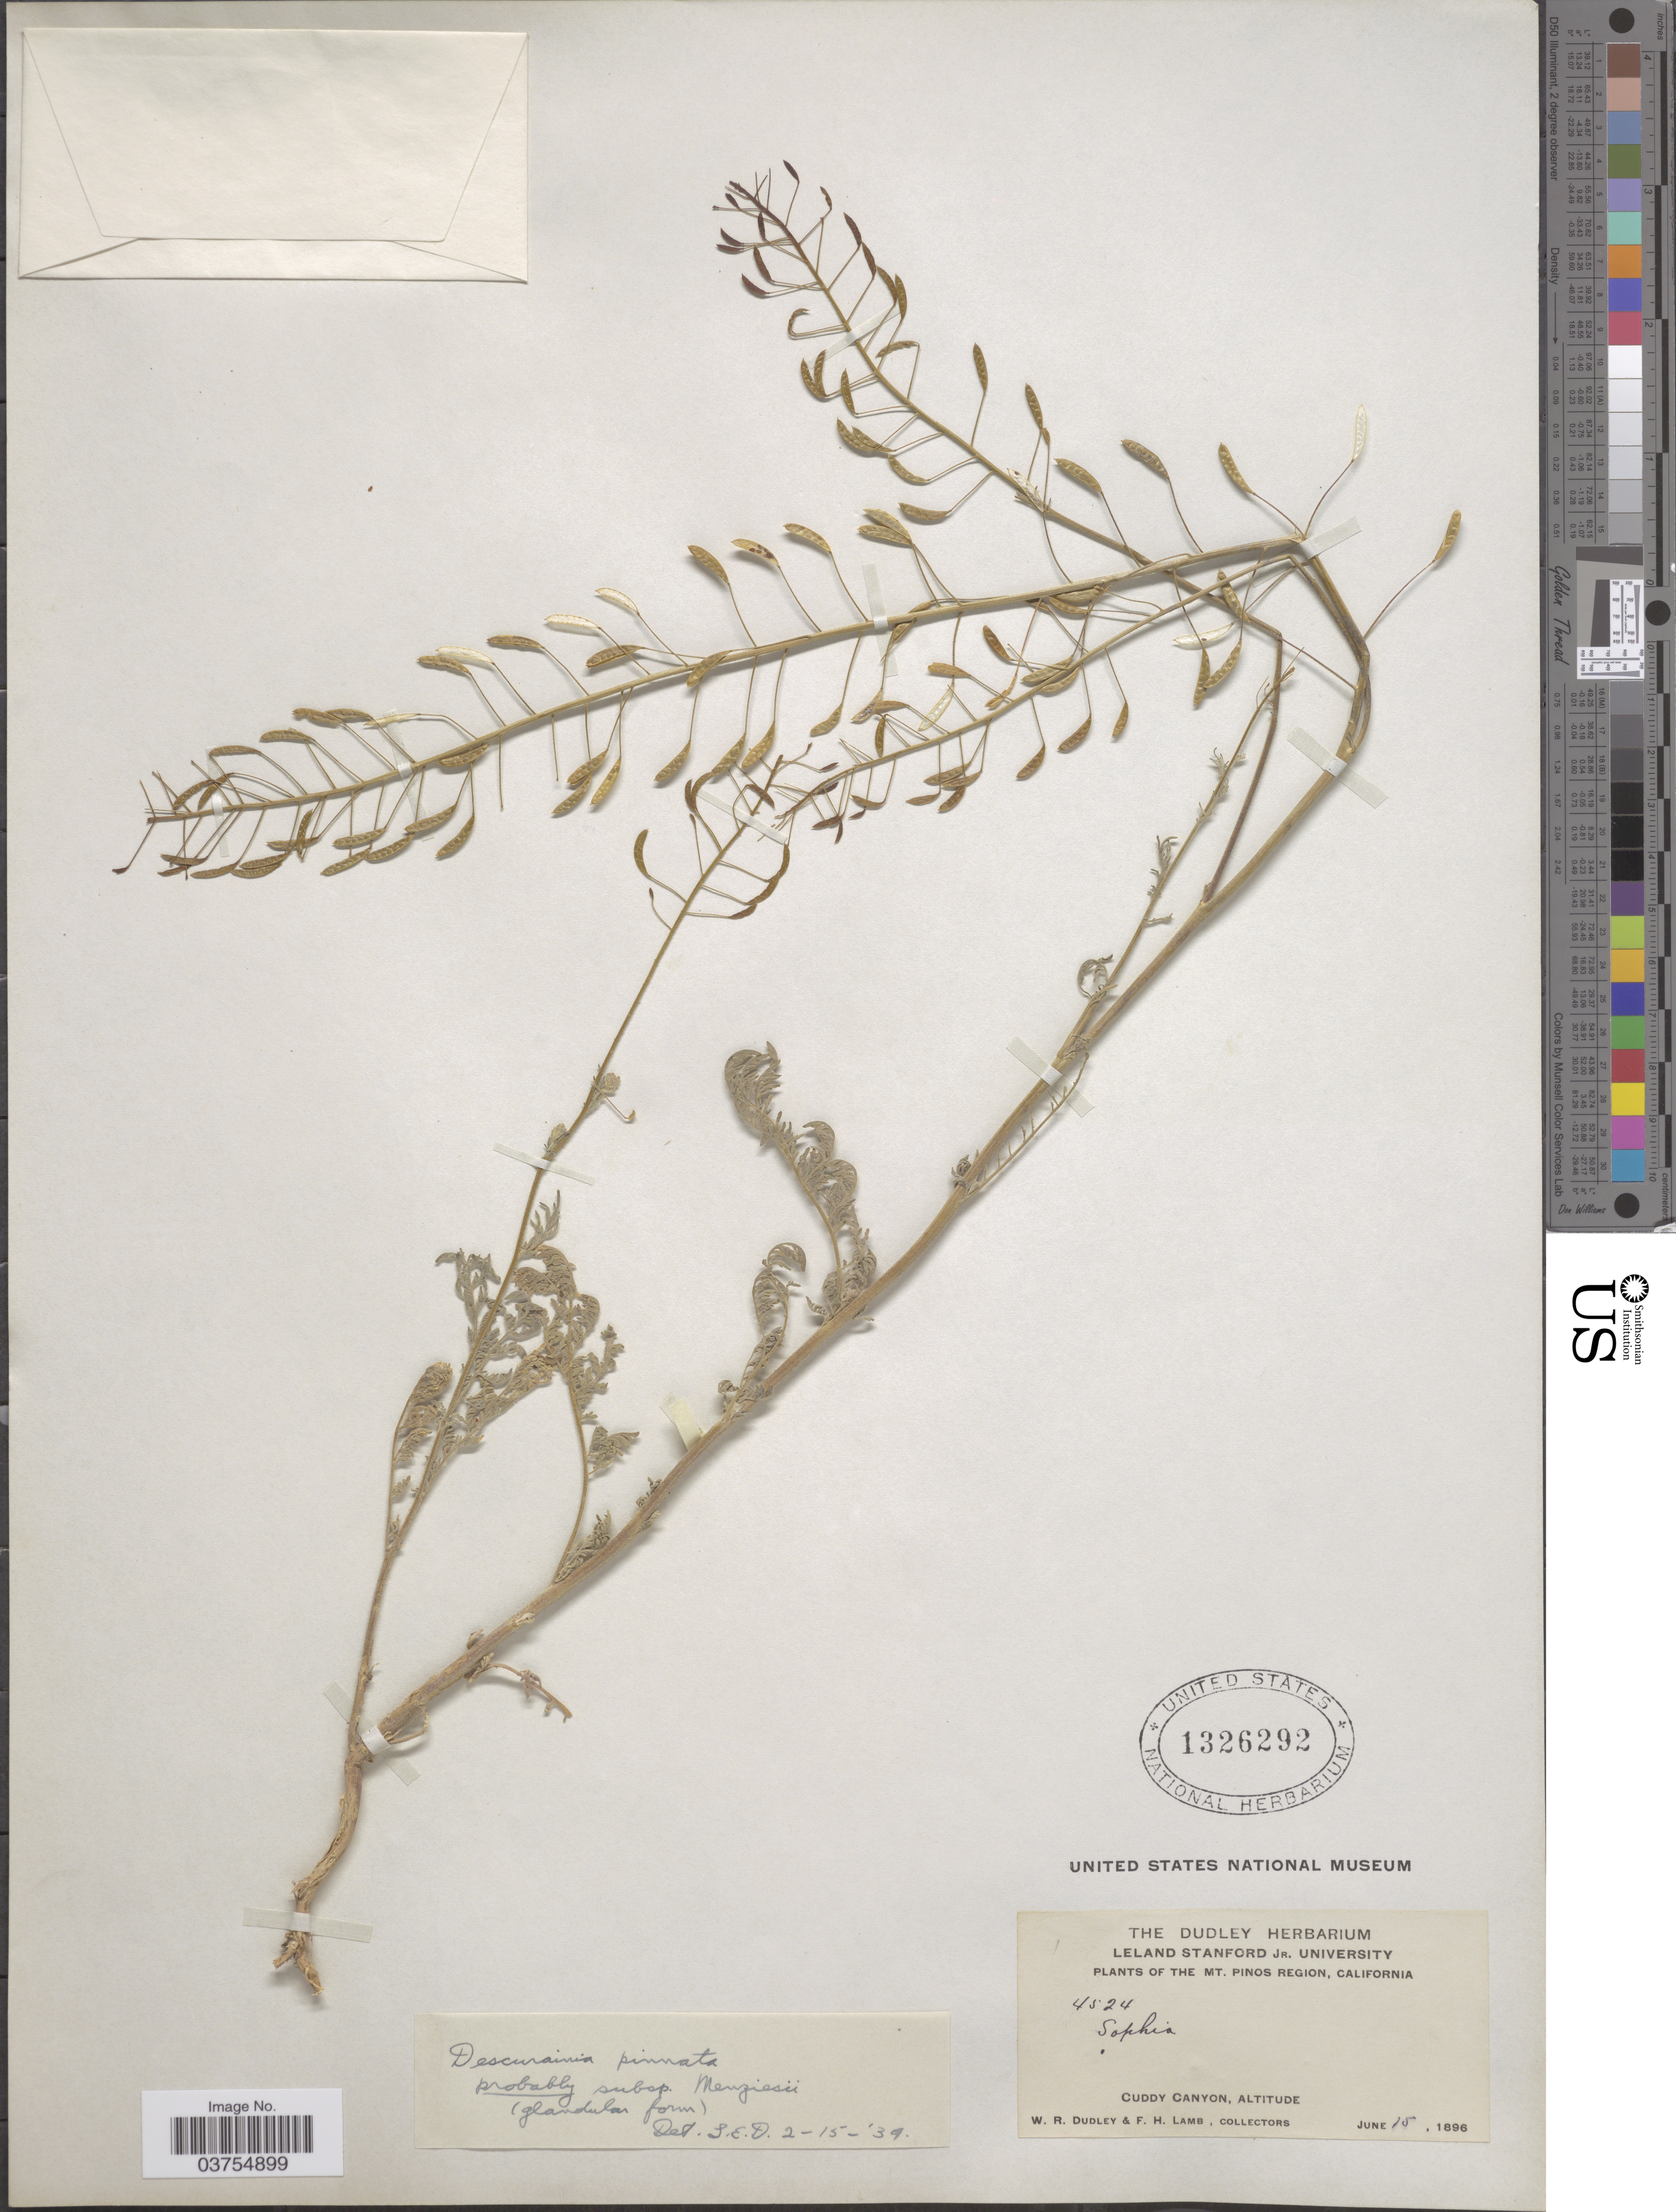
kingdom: Plantae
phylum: Tracheophyta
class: Magnoliopsida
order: Brassicales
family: Brassicaceae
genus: Descurainia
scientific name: Descurainia pinnata subsp. menziesii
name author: (DC.) Detling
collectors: W. Dudley & F. H. Lamb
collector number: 4524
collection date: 1896-06-15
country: United States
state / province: California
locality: The Mt. Pinos Region. Cuddy Canyon.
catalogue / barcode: US 1326292